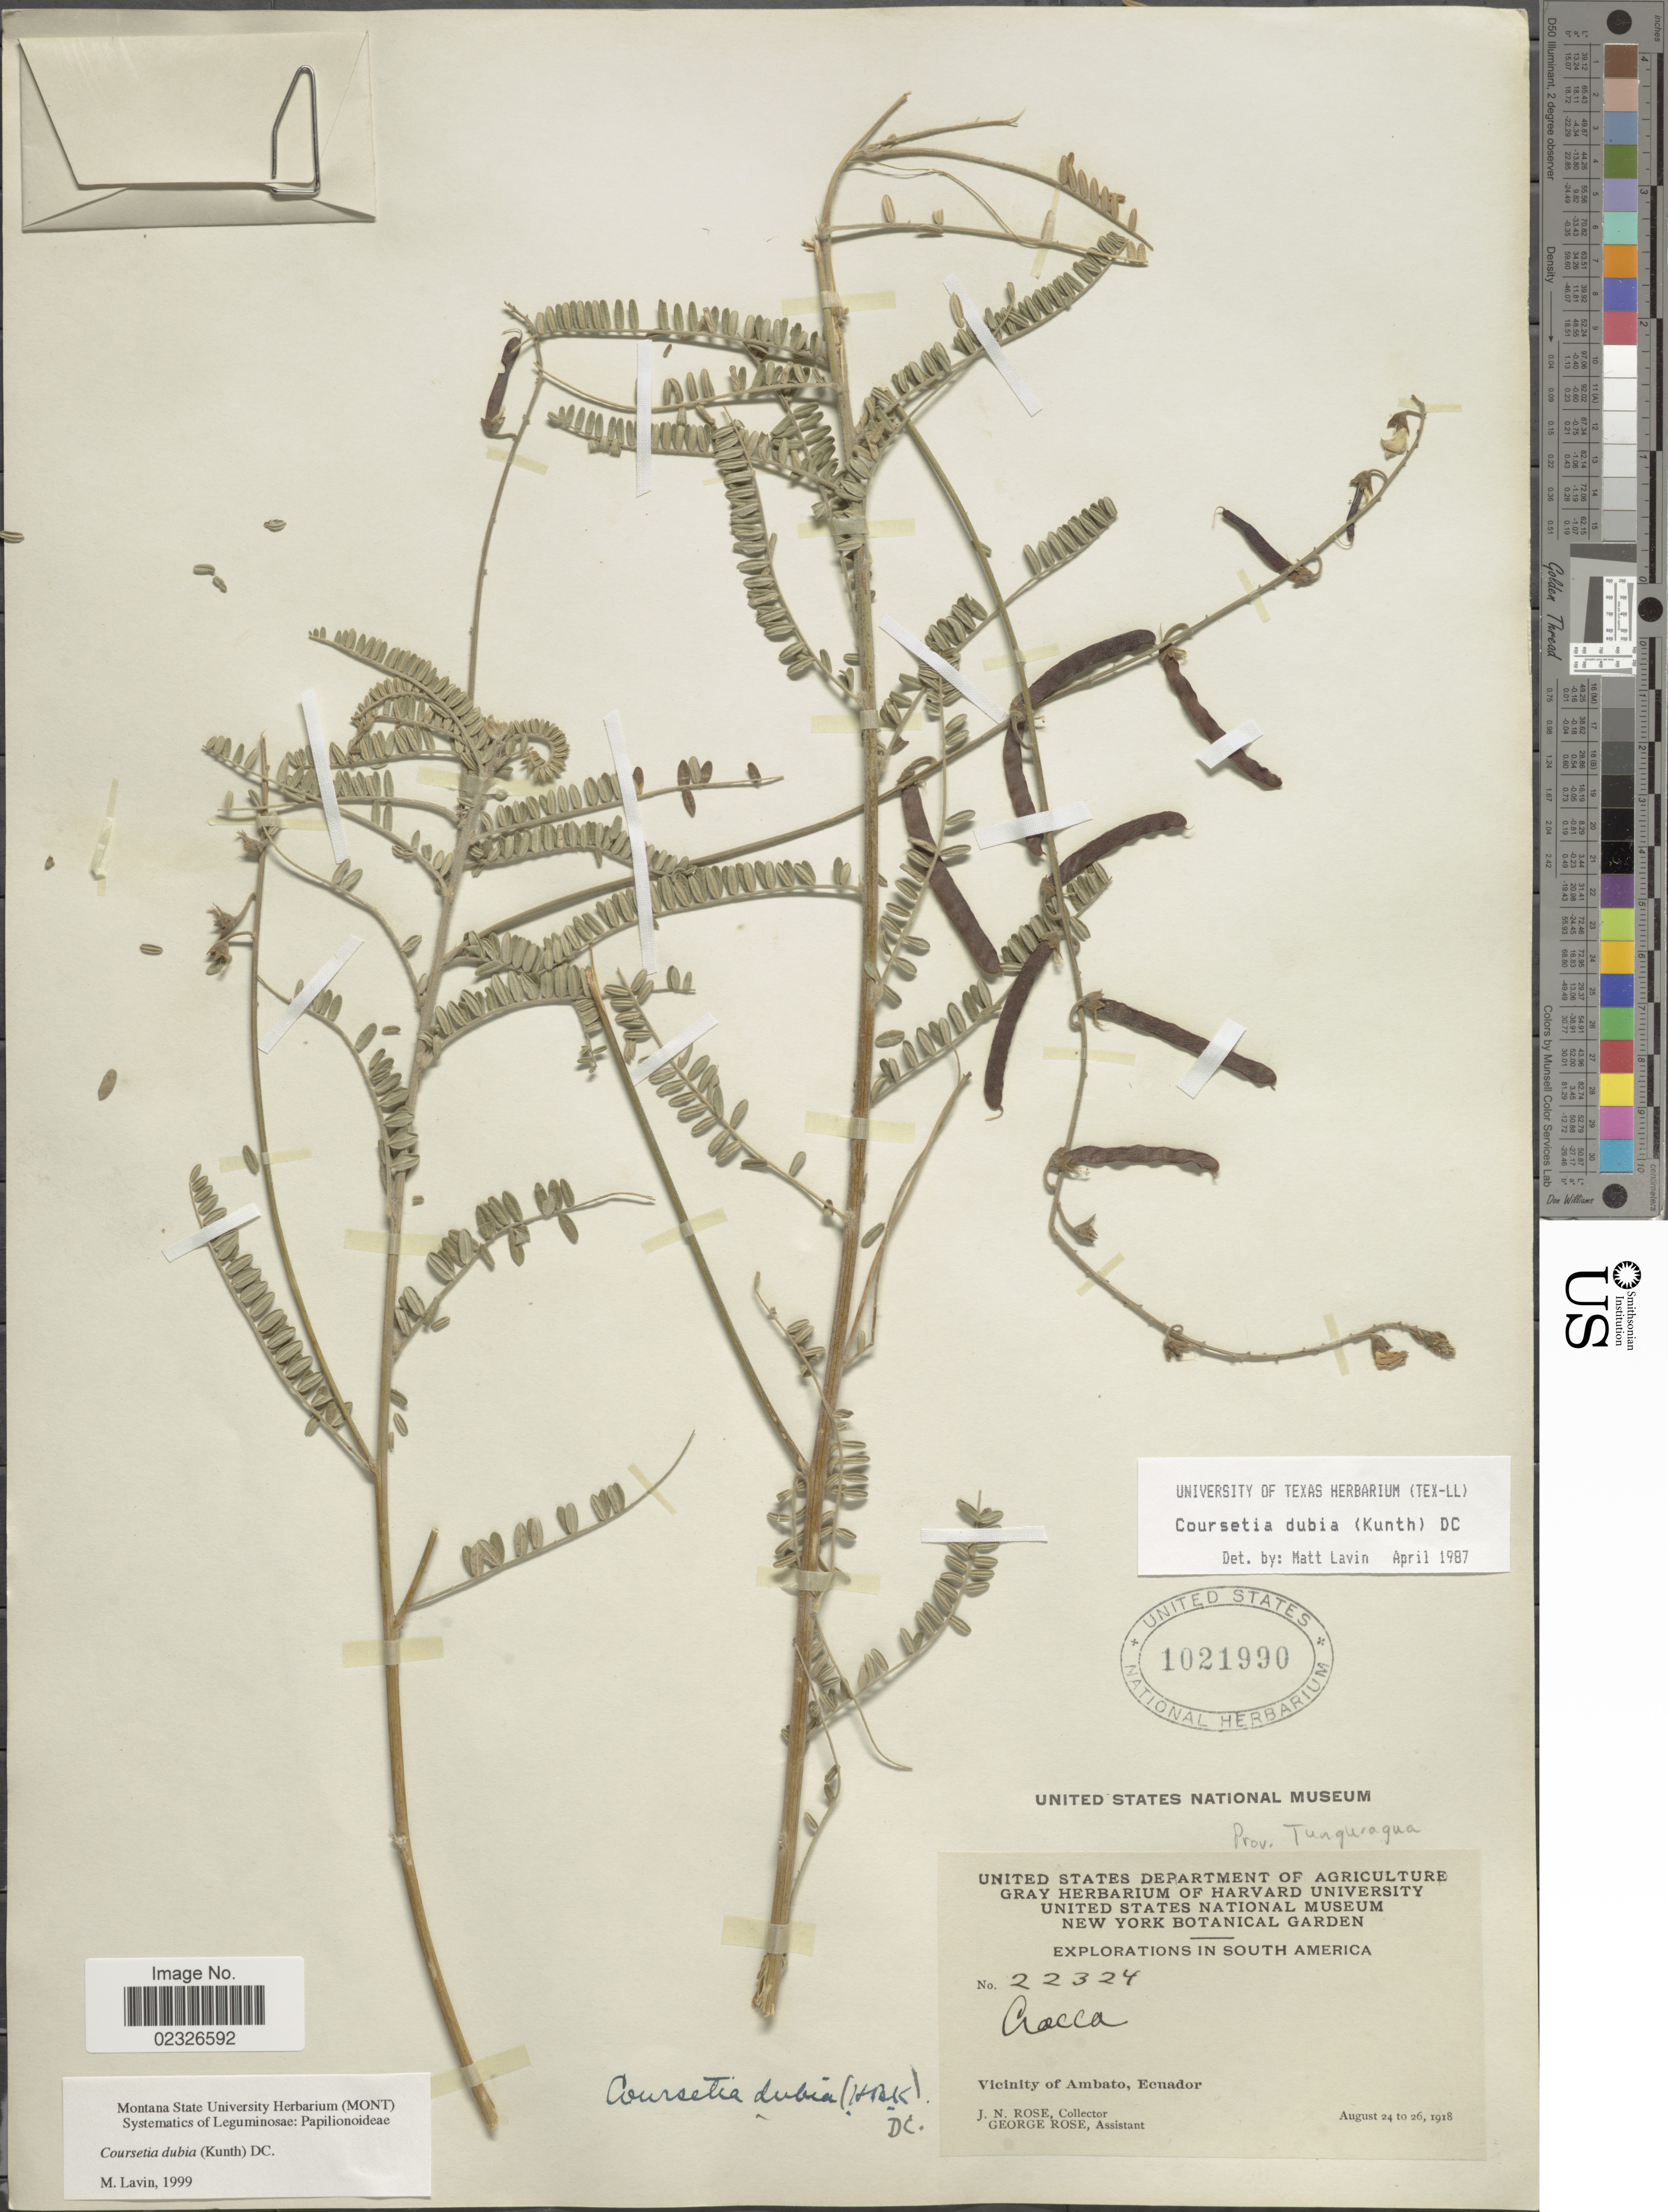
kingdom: Plantae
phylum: Tracheophyta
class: Magnoliopsida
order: Fabales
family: Fabaceae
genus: Coursetia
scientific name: Coursetia dubia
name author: (Kunth) DC.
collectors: J. N. Rose & G. Rose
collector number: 22324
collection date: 1918-08-24/1918-08-26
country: Ecuador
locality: Vicinity of Ambato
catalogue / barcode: US 1021990